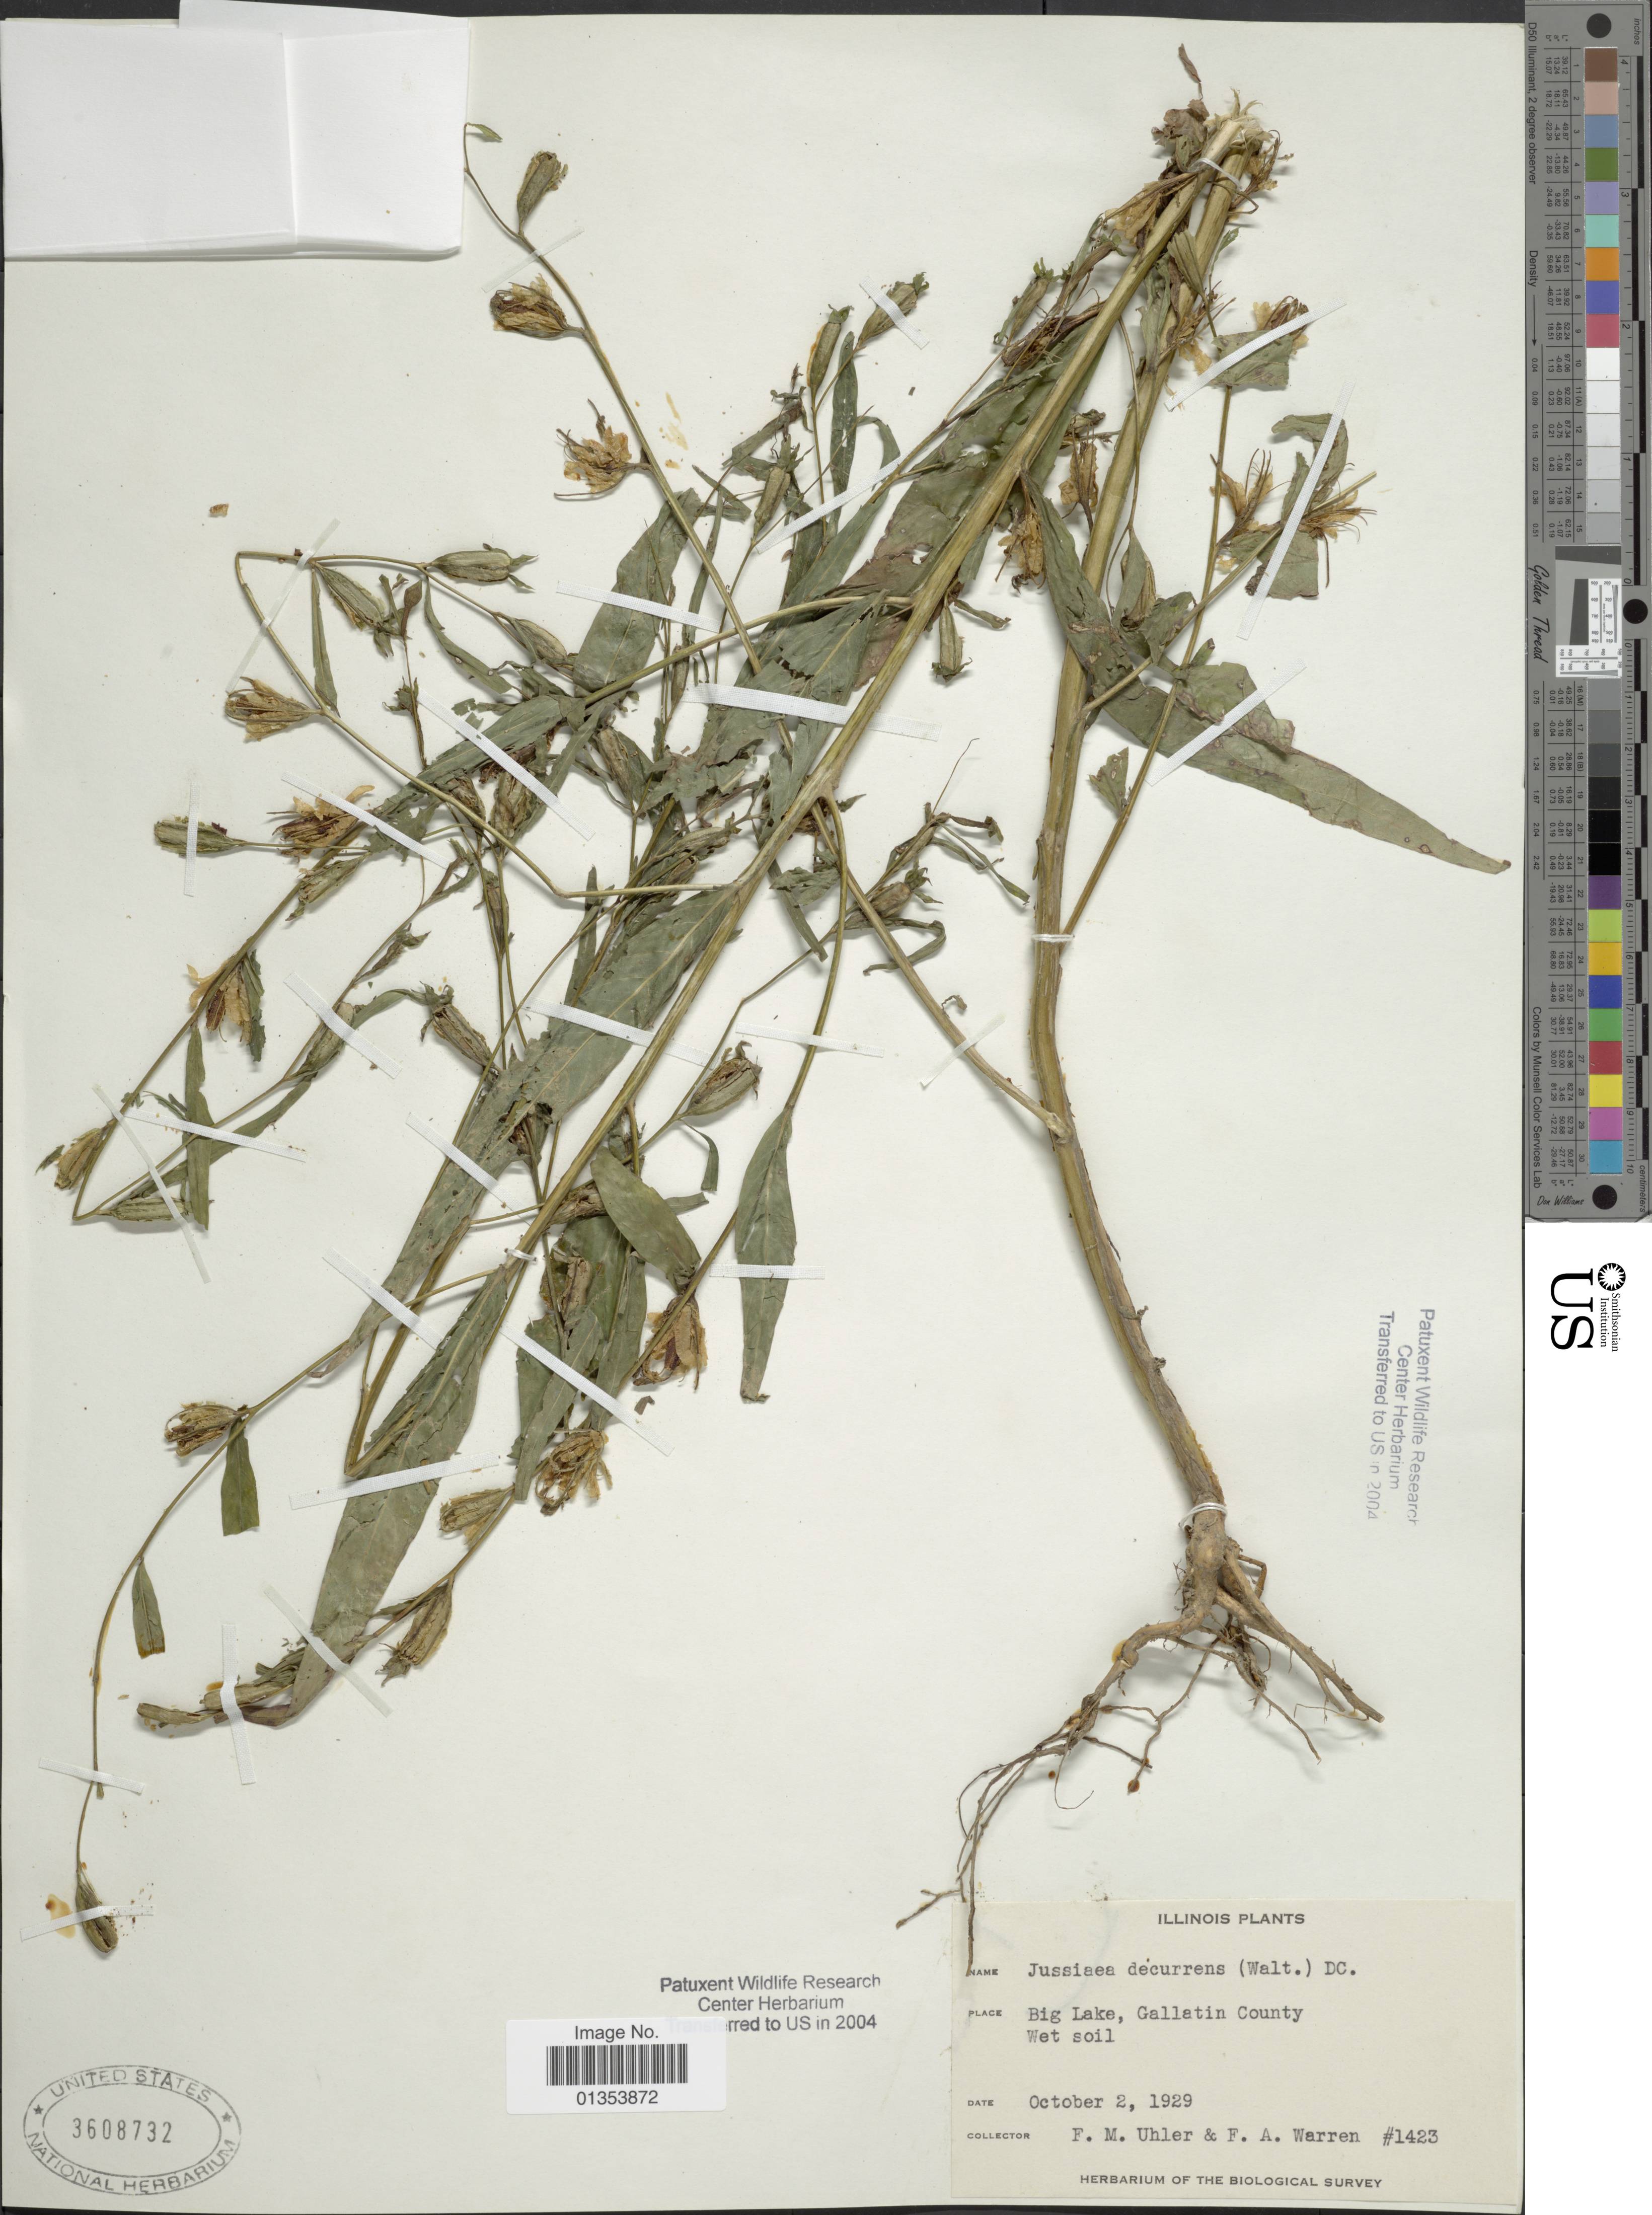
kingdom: Plantae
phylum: Tracheophyta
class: Magnoliopsida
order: Myrtales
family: Onagraceae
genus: Ludwigia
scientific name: Ludwigia decurrens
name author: Walter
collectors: F. M. Uhler & F. Warren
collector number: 1423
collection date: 1929-10-02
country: United States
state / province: Illinois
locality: Big Lake, Gallatin County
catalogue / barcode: US 3608732